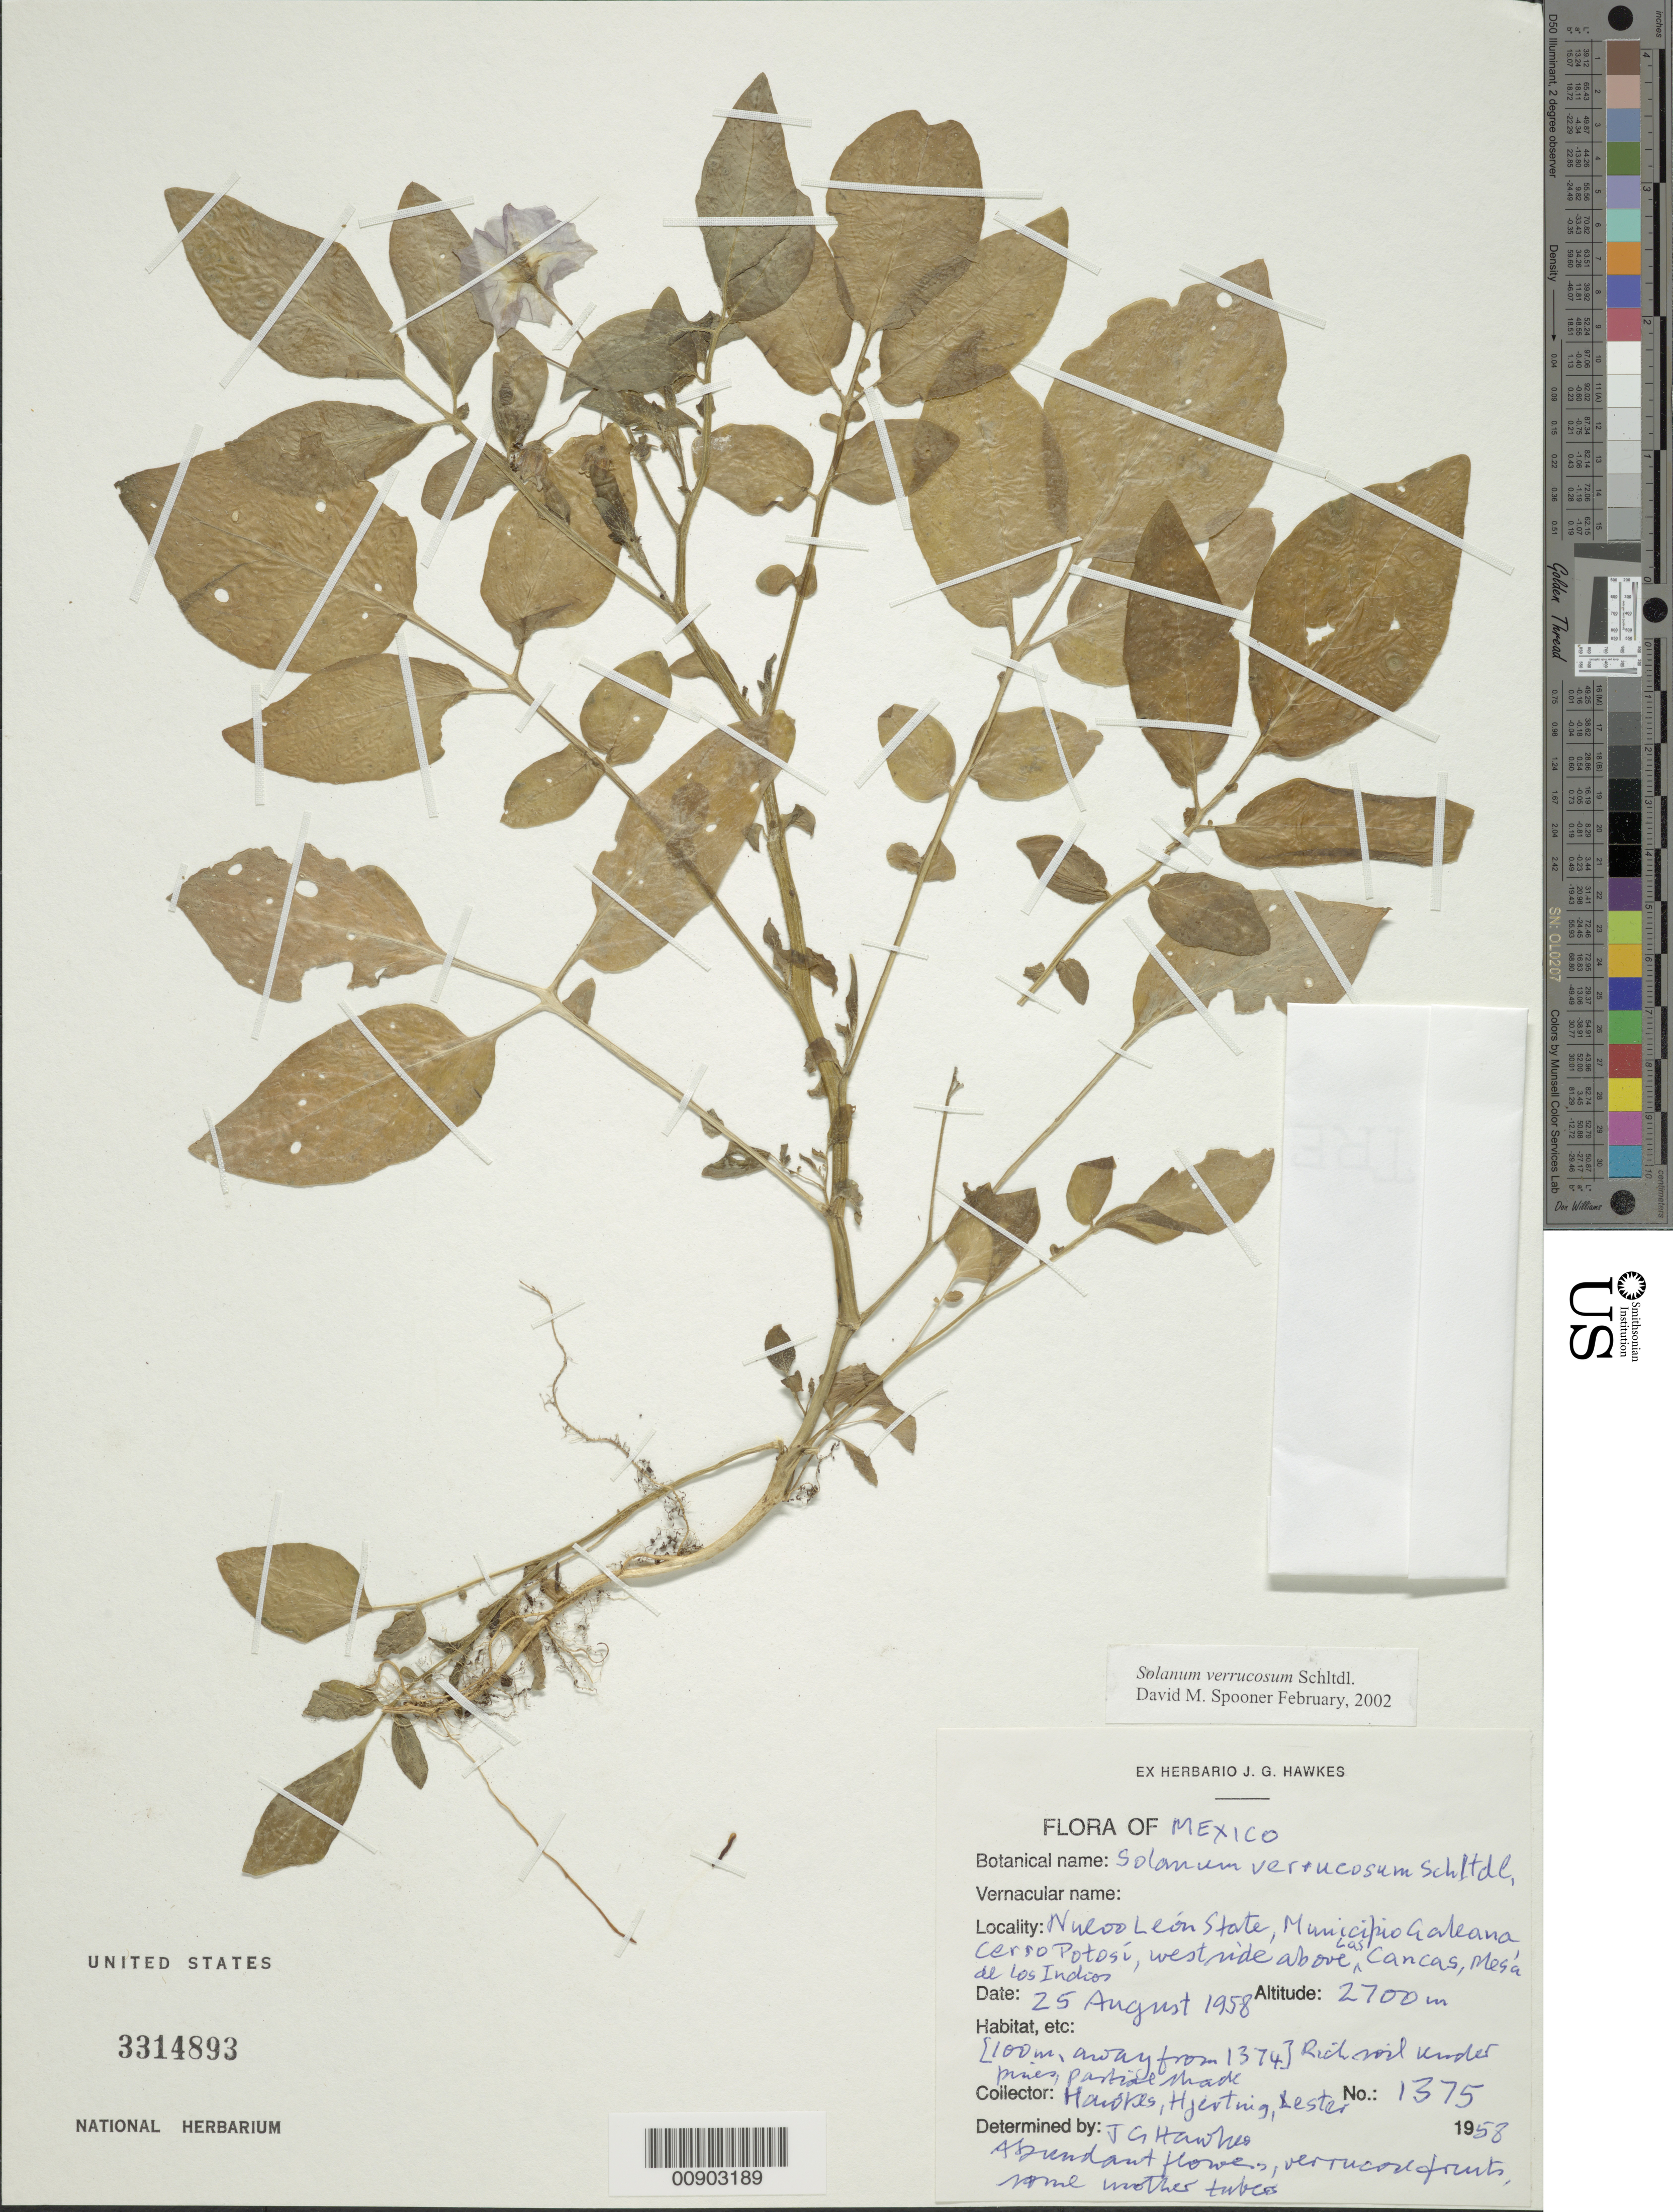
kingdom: Plantae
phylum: Tracheophyta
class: Magnoliopsida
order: Solanales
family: Solanaceae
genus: Solanum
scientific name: Solanum verrucosum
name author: Schltdl.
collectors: J. G. Hawkes, J. P. Hjerting & R. Lester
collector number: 1375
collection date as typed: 25 Aug 1958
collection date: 1958-08-25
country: Mexico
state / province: Nuevo León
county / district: Galeana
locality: Cerro Potosí, west side above Las Cancas, Mesa de los Indios. Mpio. Galeana, Nuevo León.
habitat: Rich soil under pines, partial shade.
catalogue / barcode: US 3314893